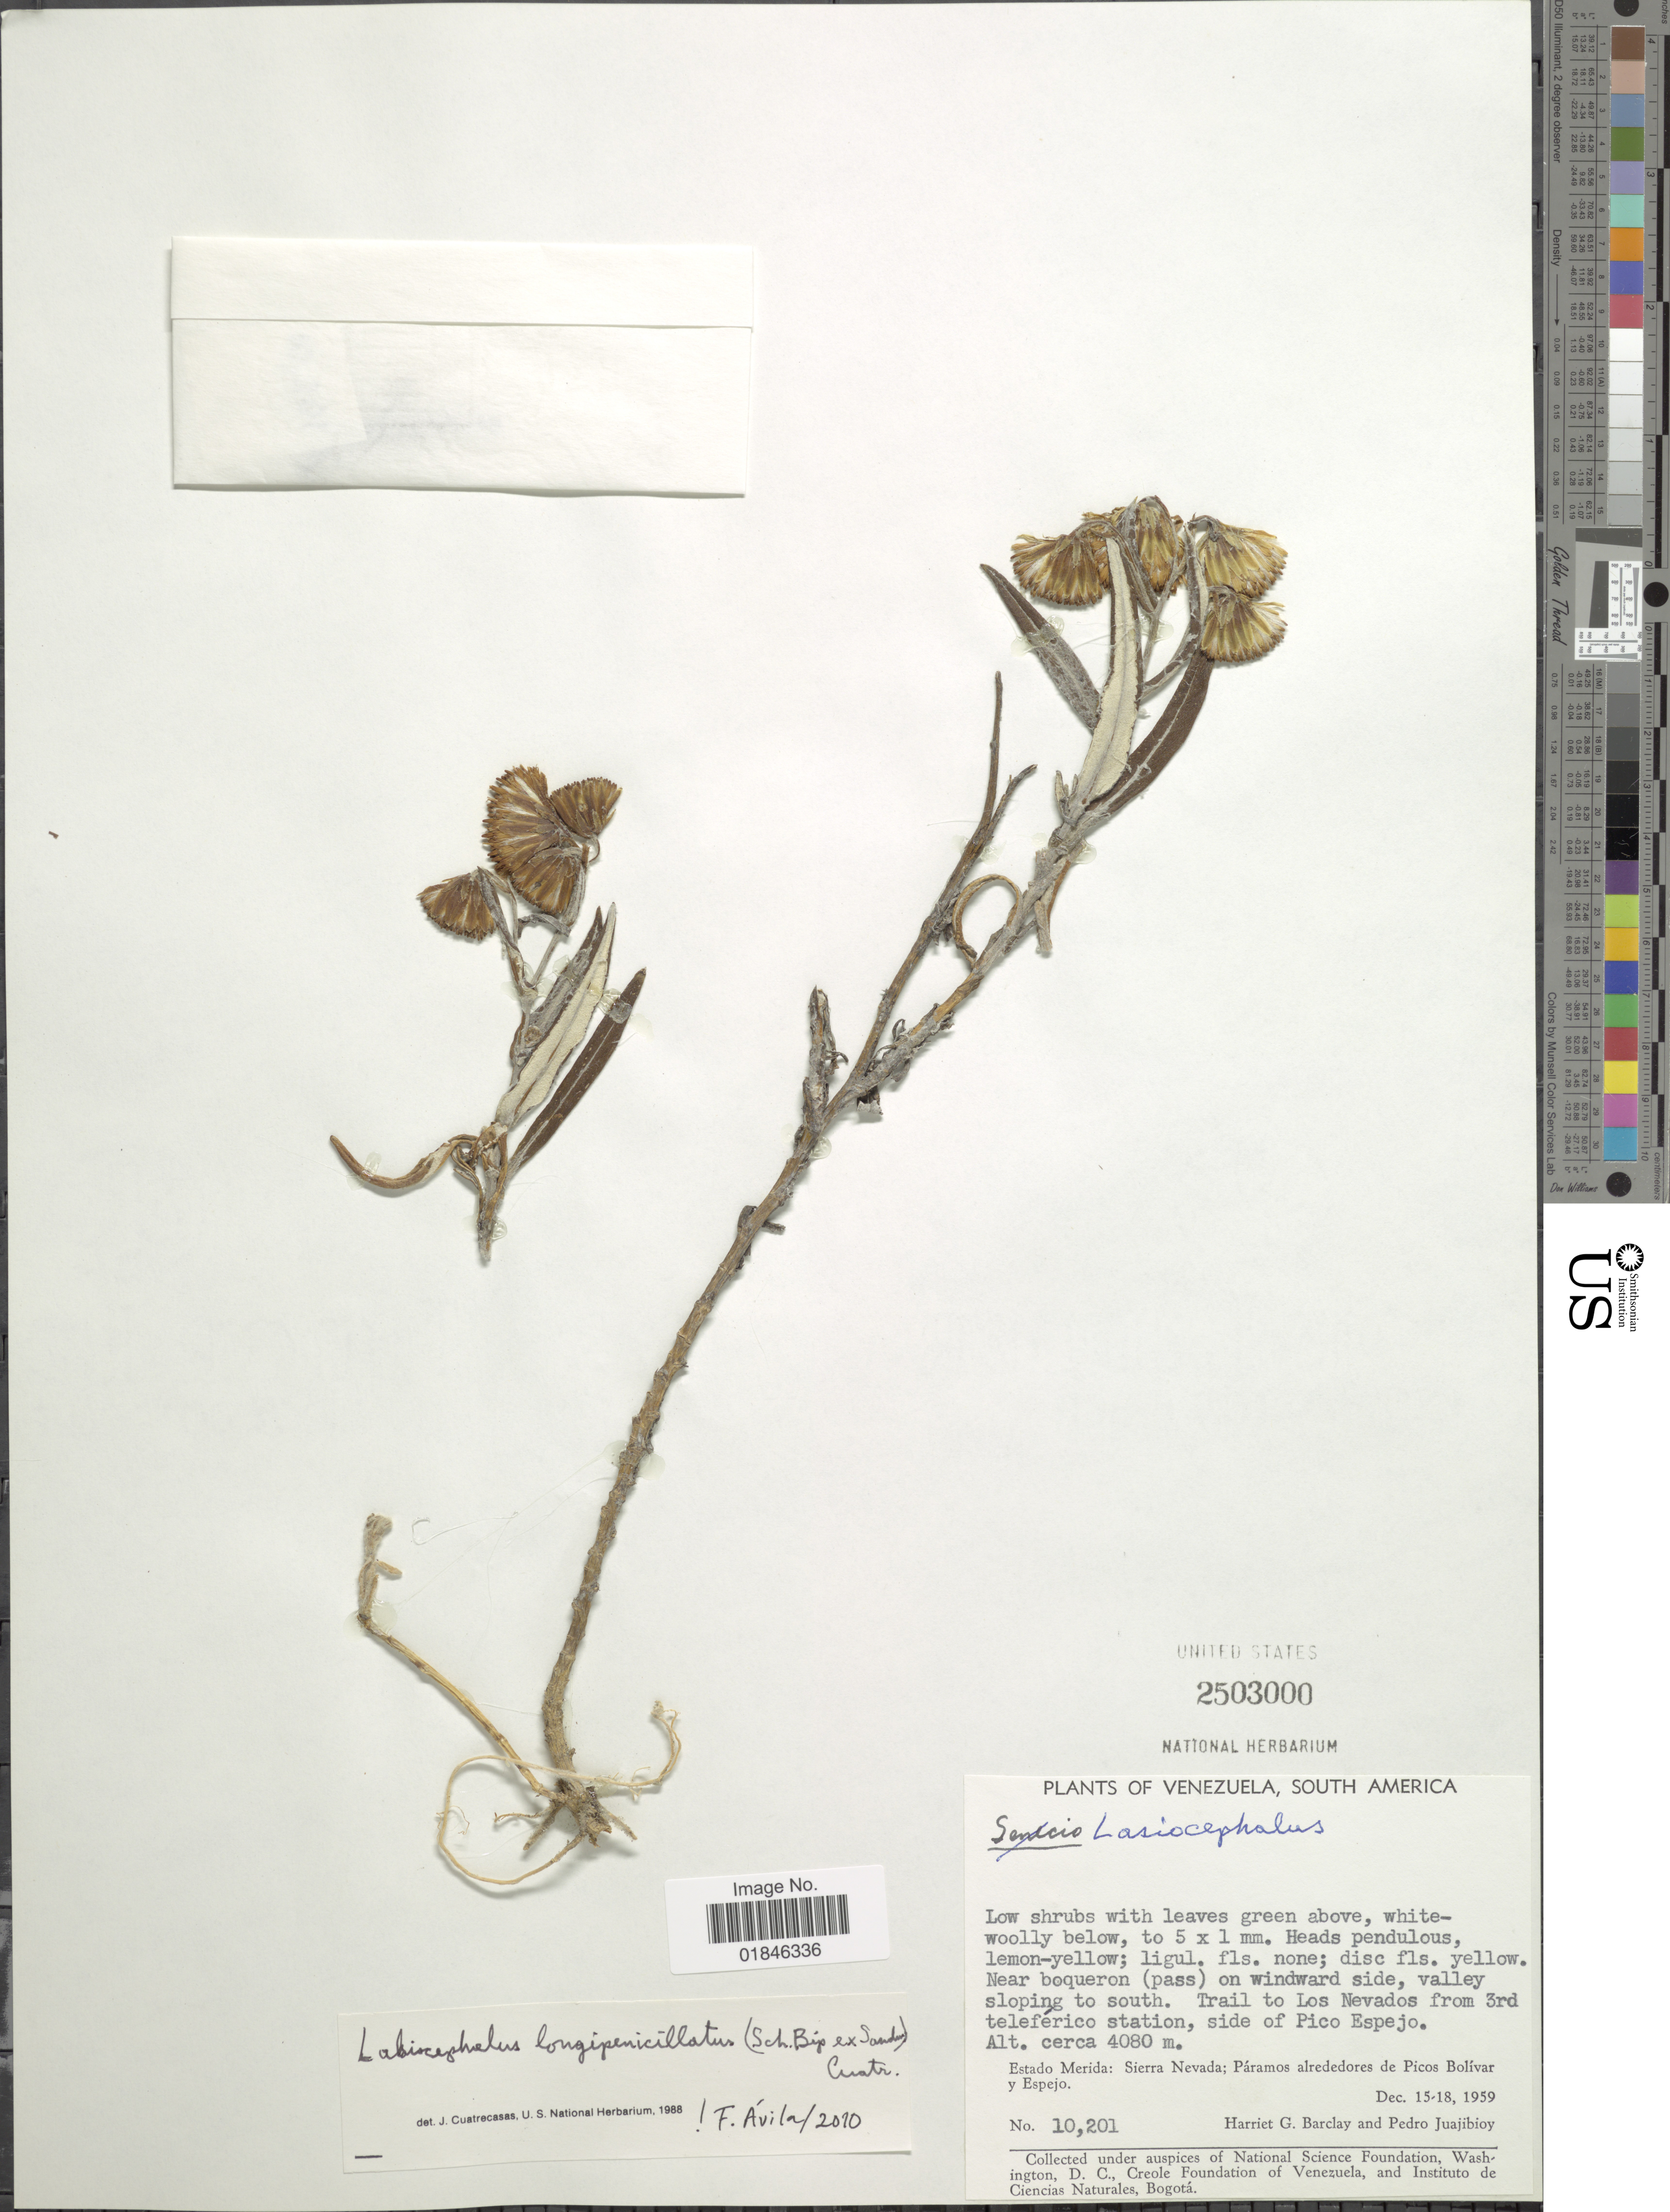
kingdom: Plantae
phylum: Tracheophyta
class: Magnoliopsida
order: Asterales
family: Asteraceae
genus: Senecio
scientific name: Senecio longepenicillatus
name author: Sch. Bip. ex Sandw.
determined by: Salomon, Luciana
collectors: H. G. Barclay & P. Juajibioy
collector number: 10201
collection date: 1959-12-15/1959-12-18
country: Venezuela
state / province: Mérida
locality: Trail to Los Nevados from 3rd teleferico station, side of Pico Espejo. Estado Merida: Sierra Nevada; Paramos alrededores de Picos Bolivar y Espejo,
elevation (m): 4080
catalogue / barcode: US 2503000